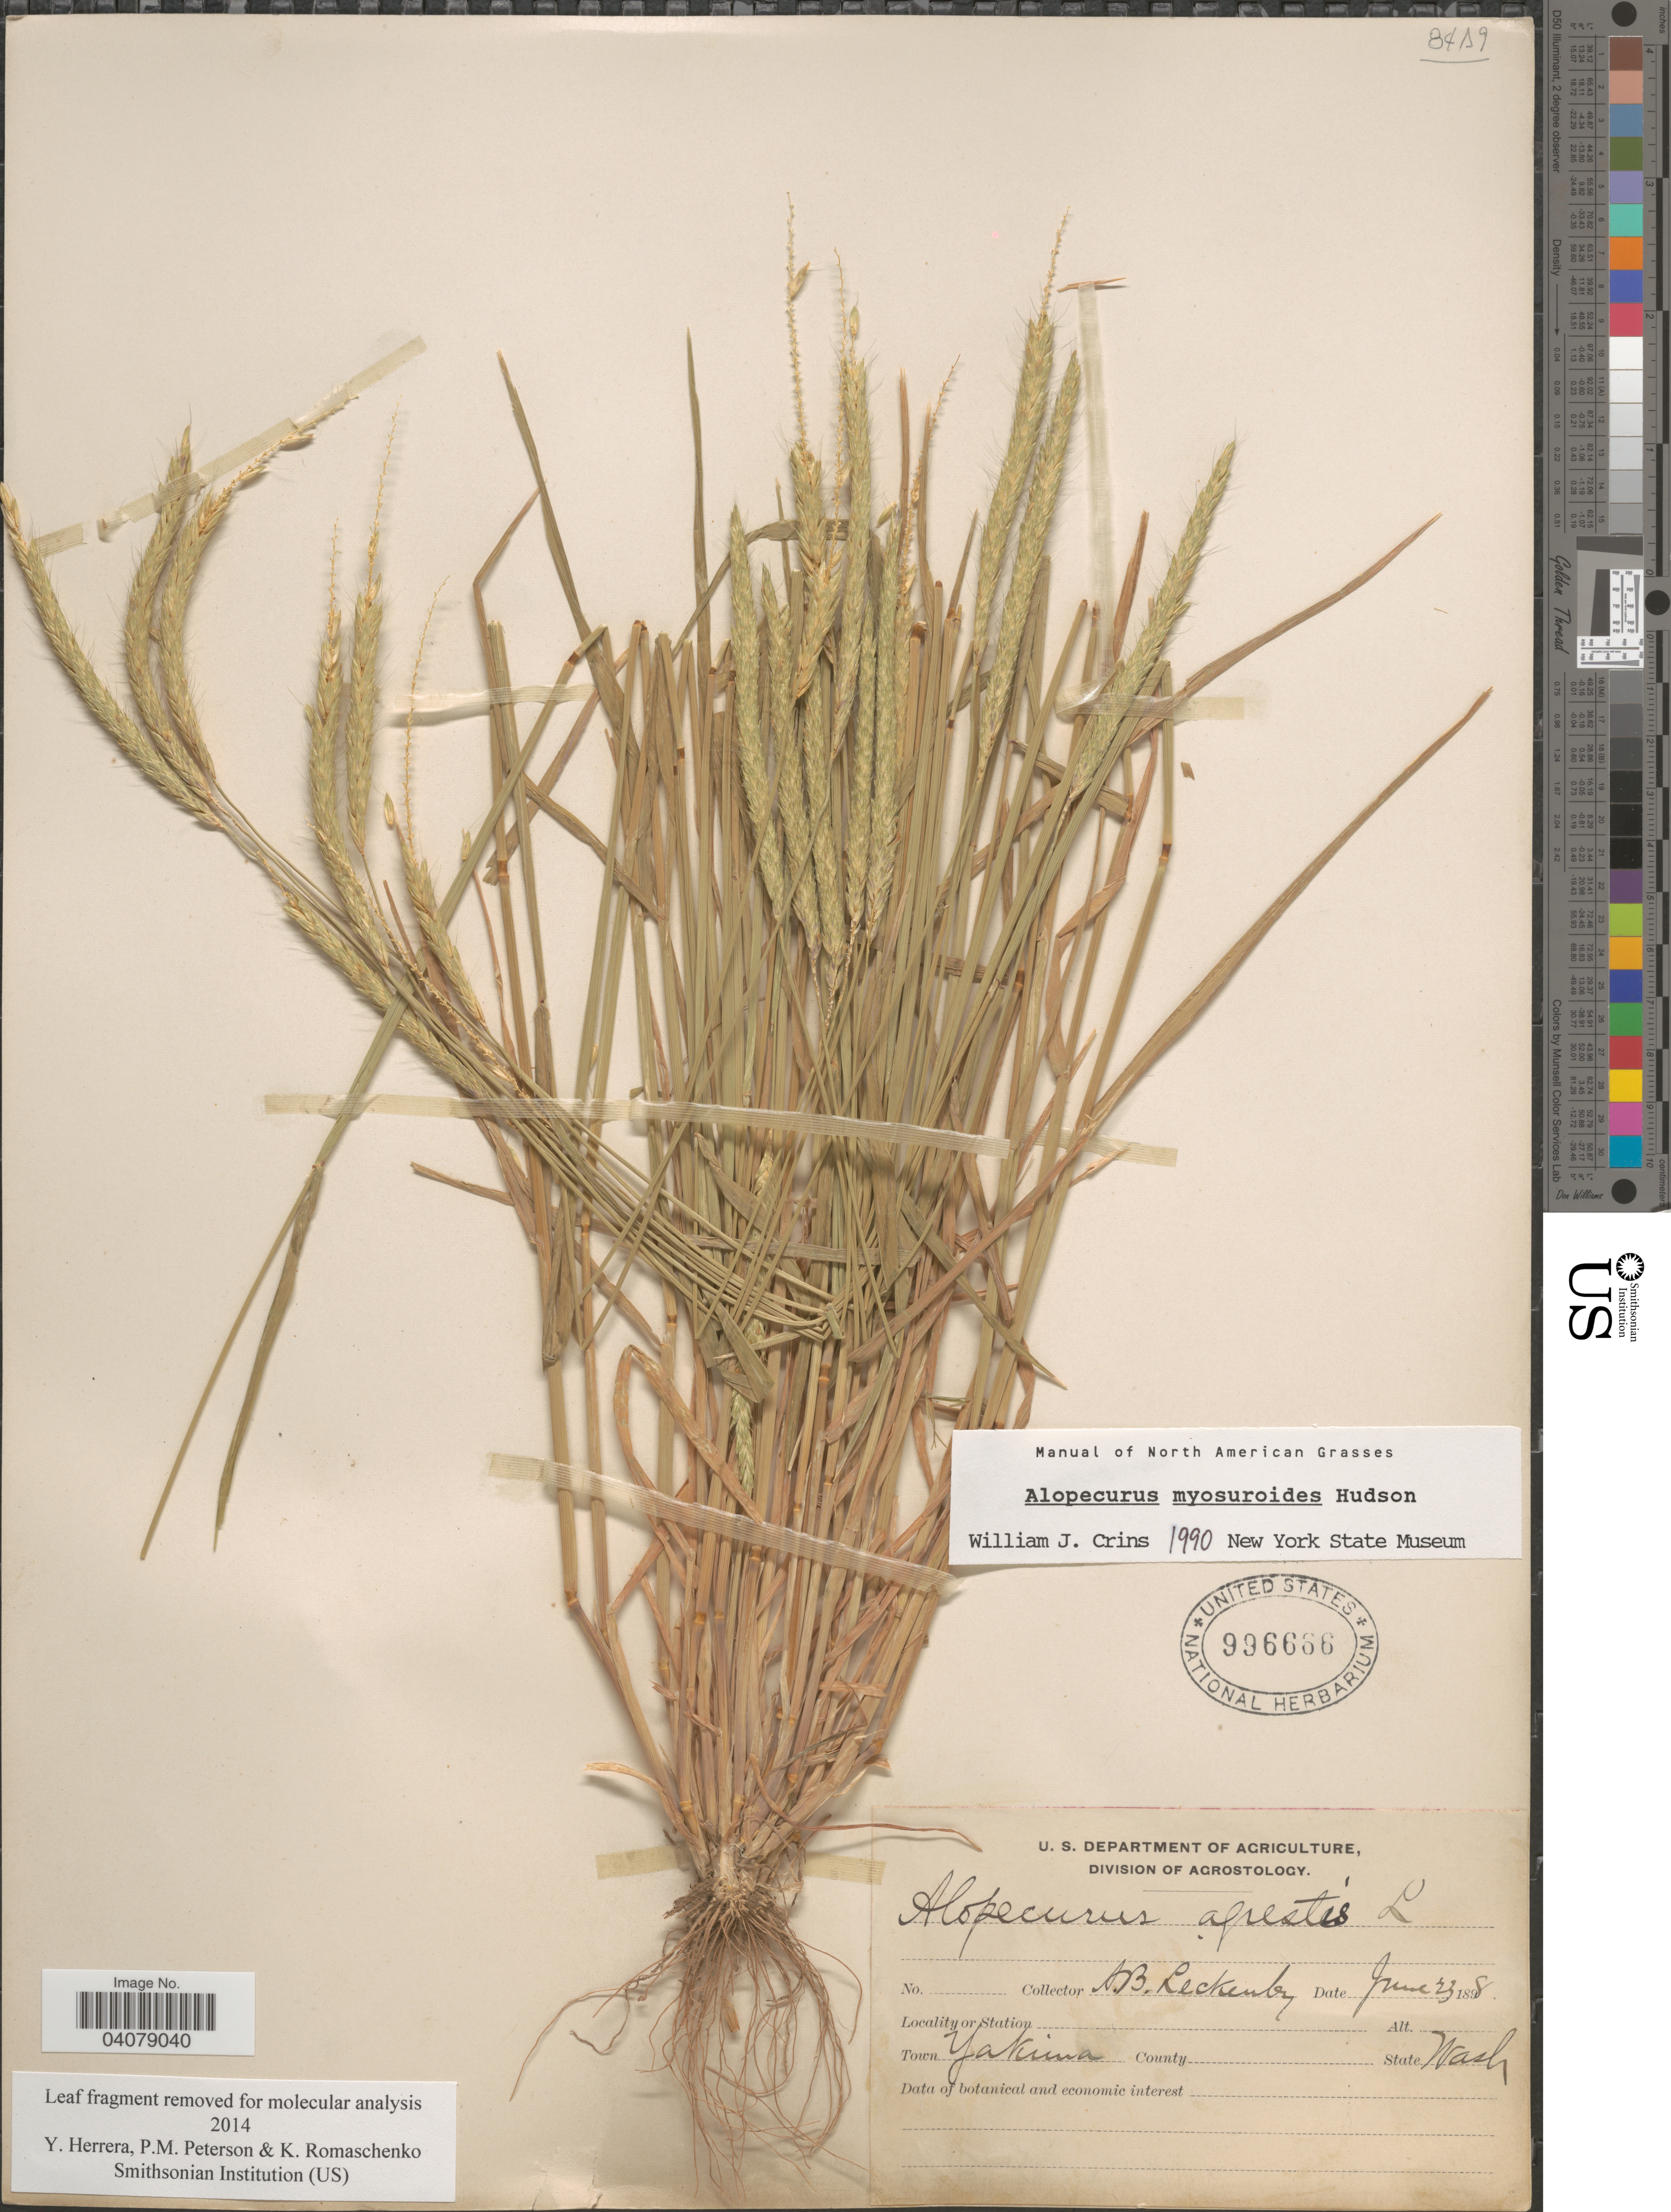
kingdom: Plantae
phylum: Tracheophyta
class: Liliopsida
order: Poales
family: Poaceae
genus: Alopecurus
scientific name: Alopecurus myosuroides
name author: Huds.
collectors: A. Leckenby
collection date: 1898-06-23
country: United States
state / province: Washington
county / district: Yakima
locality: Town Yakima.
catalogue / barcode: US 996666